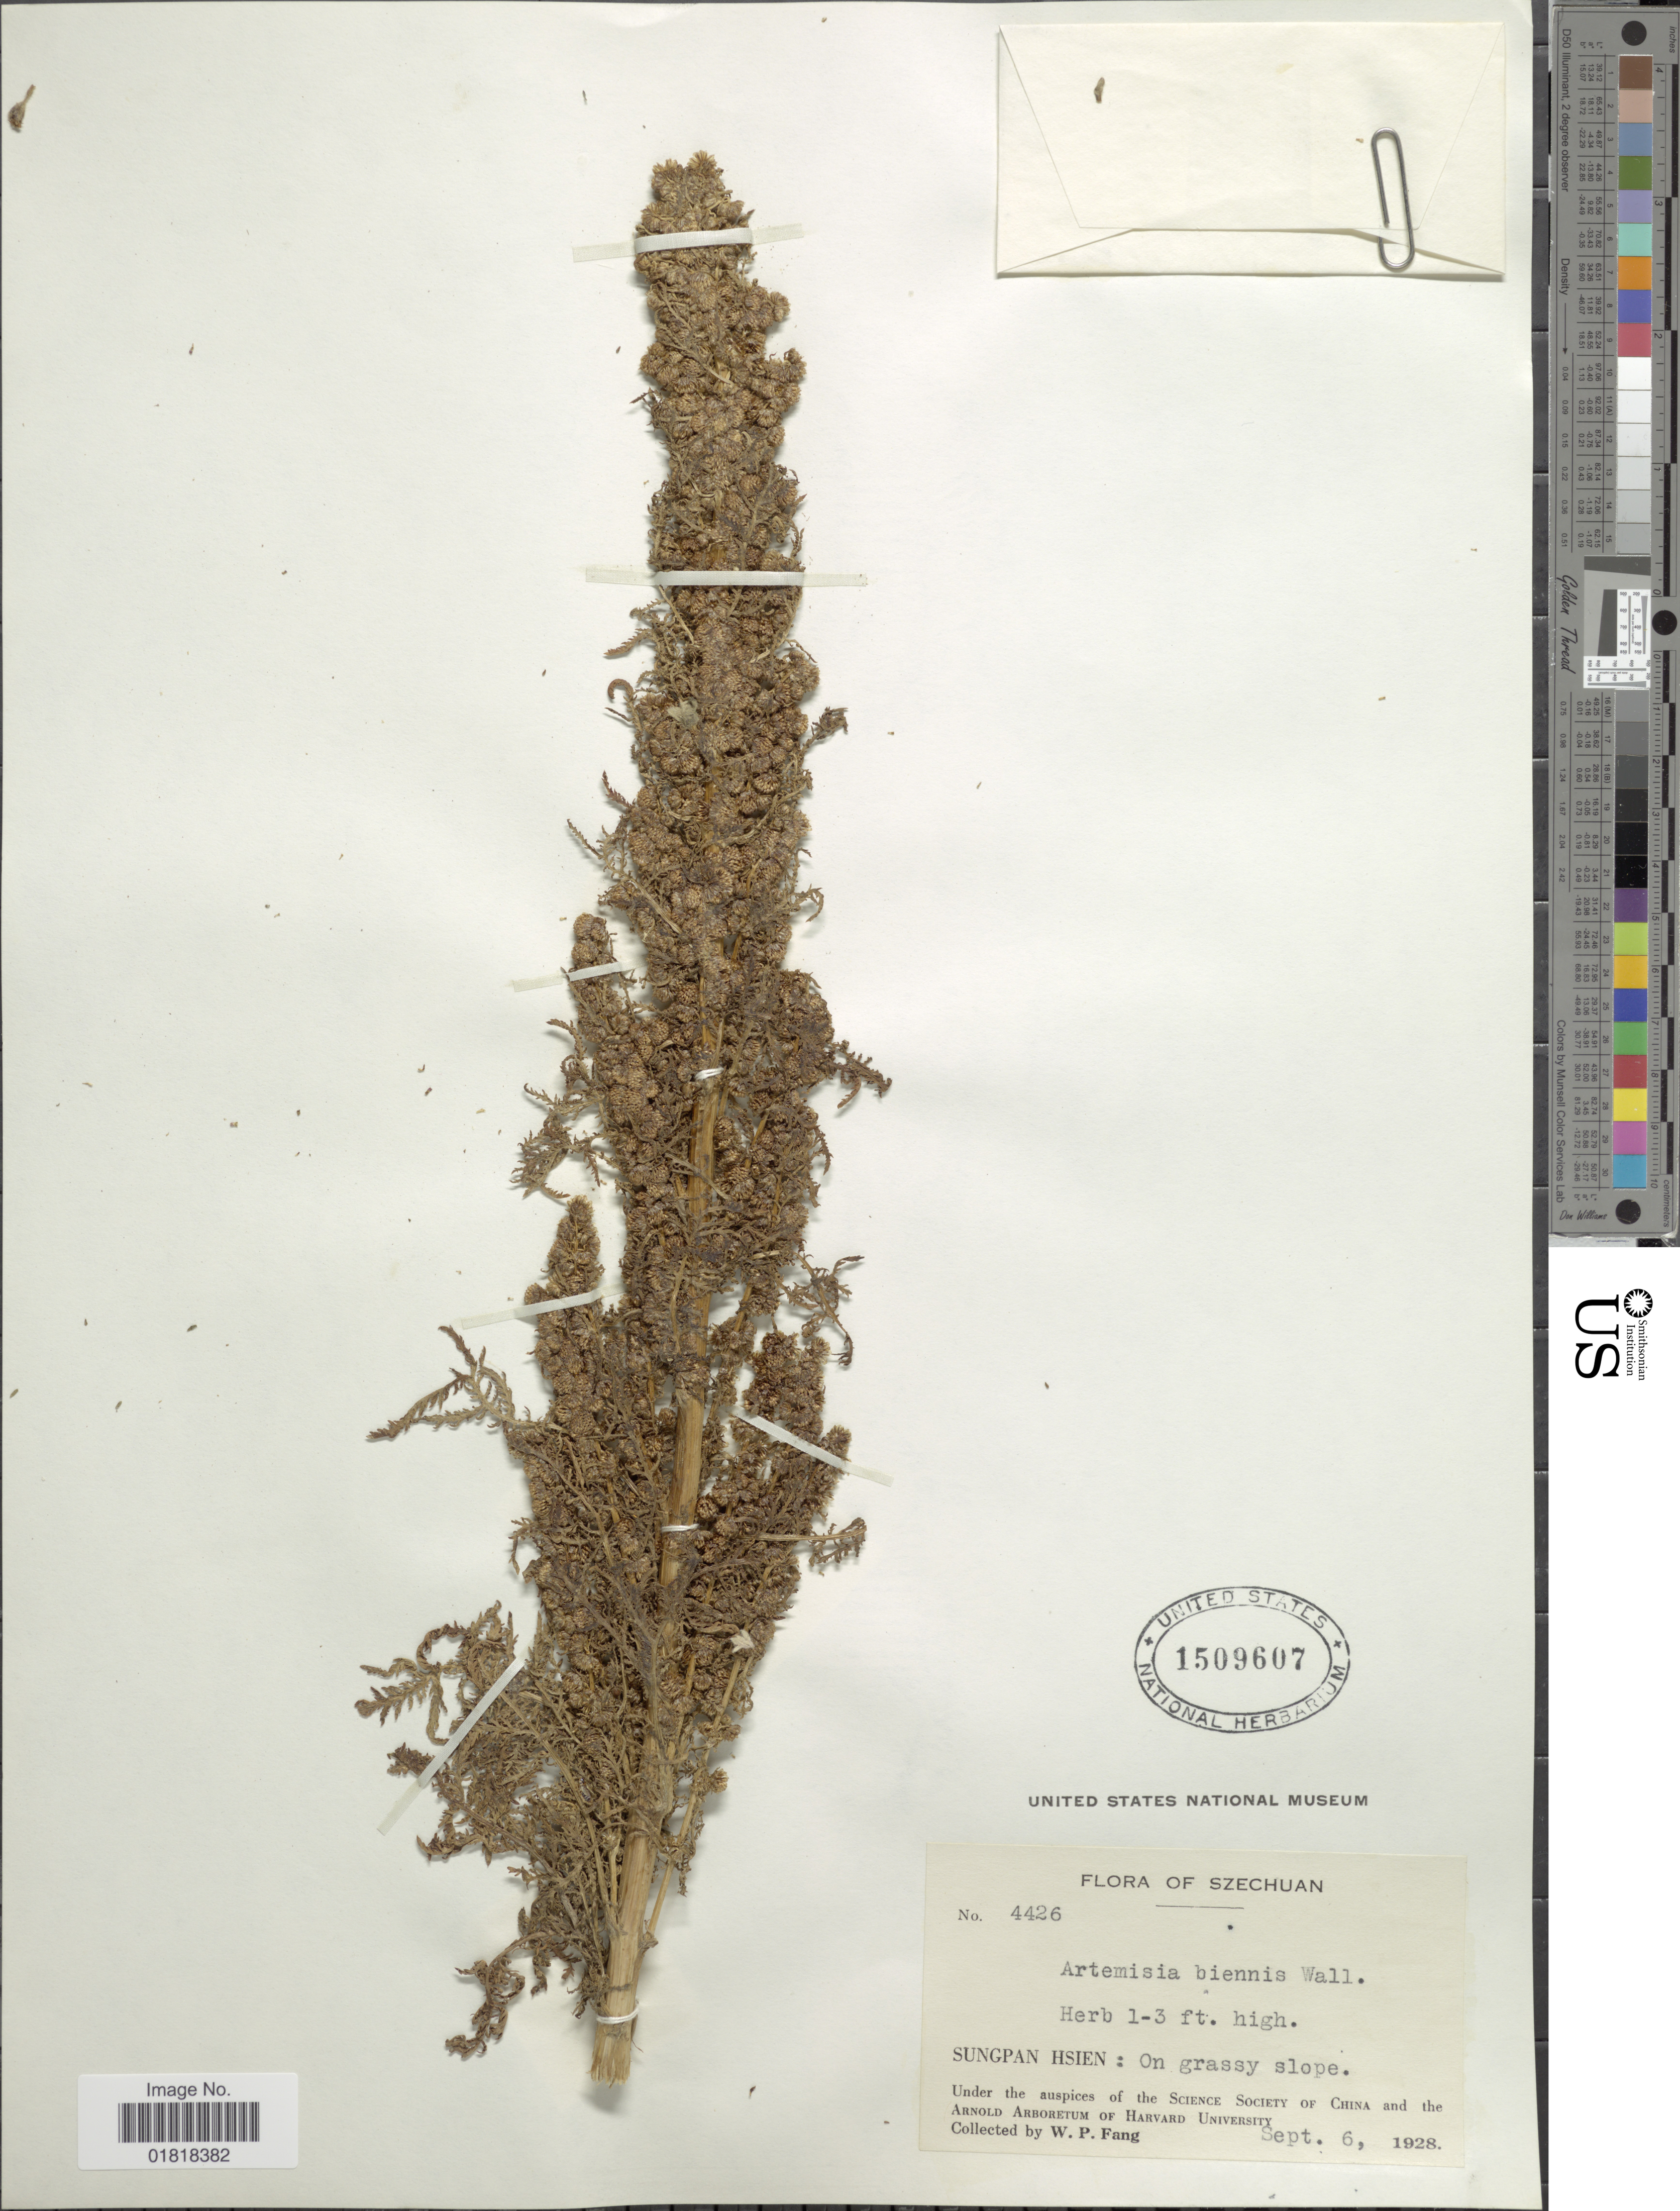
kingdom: Plantae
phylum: Tracheophyta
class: Magnoliopsida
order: Asterales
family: Asteraceae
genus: Artemisia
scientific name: Artemisia biennis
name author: Willd.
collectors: W. P. Fang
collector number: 4426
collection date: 1928-09-06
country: China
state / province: Sichuan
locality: Szechuan, Sungpan Hsien: on grassy slope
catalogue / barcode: US 1509607